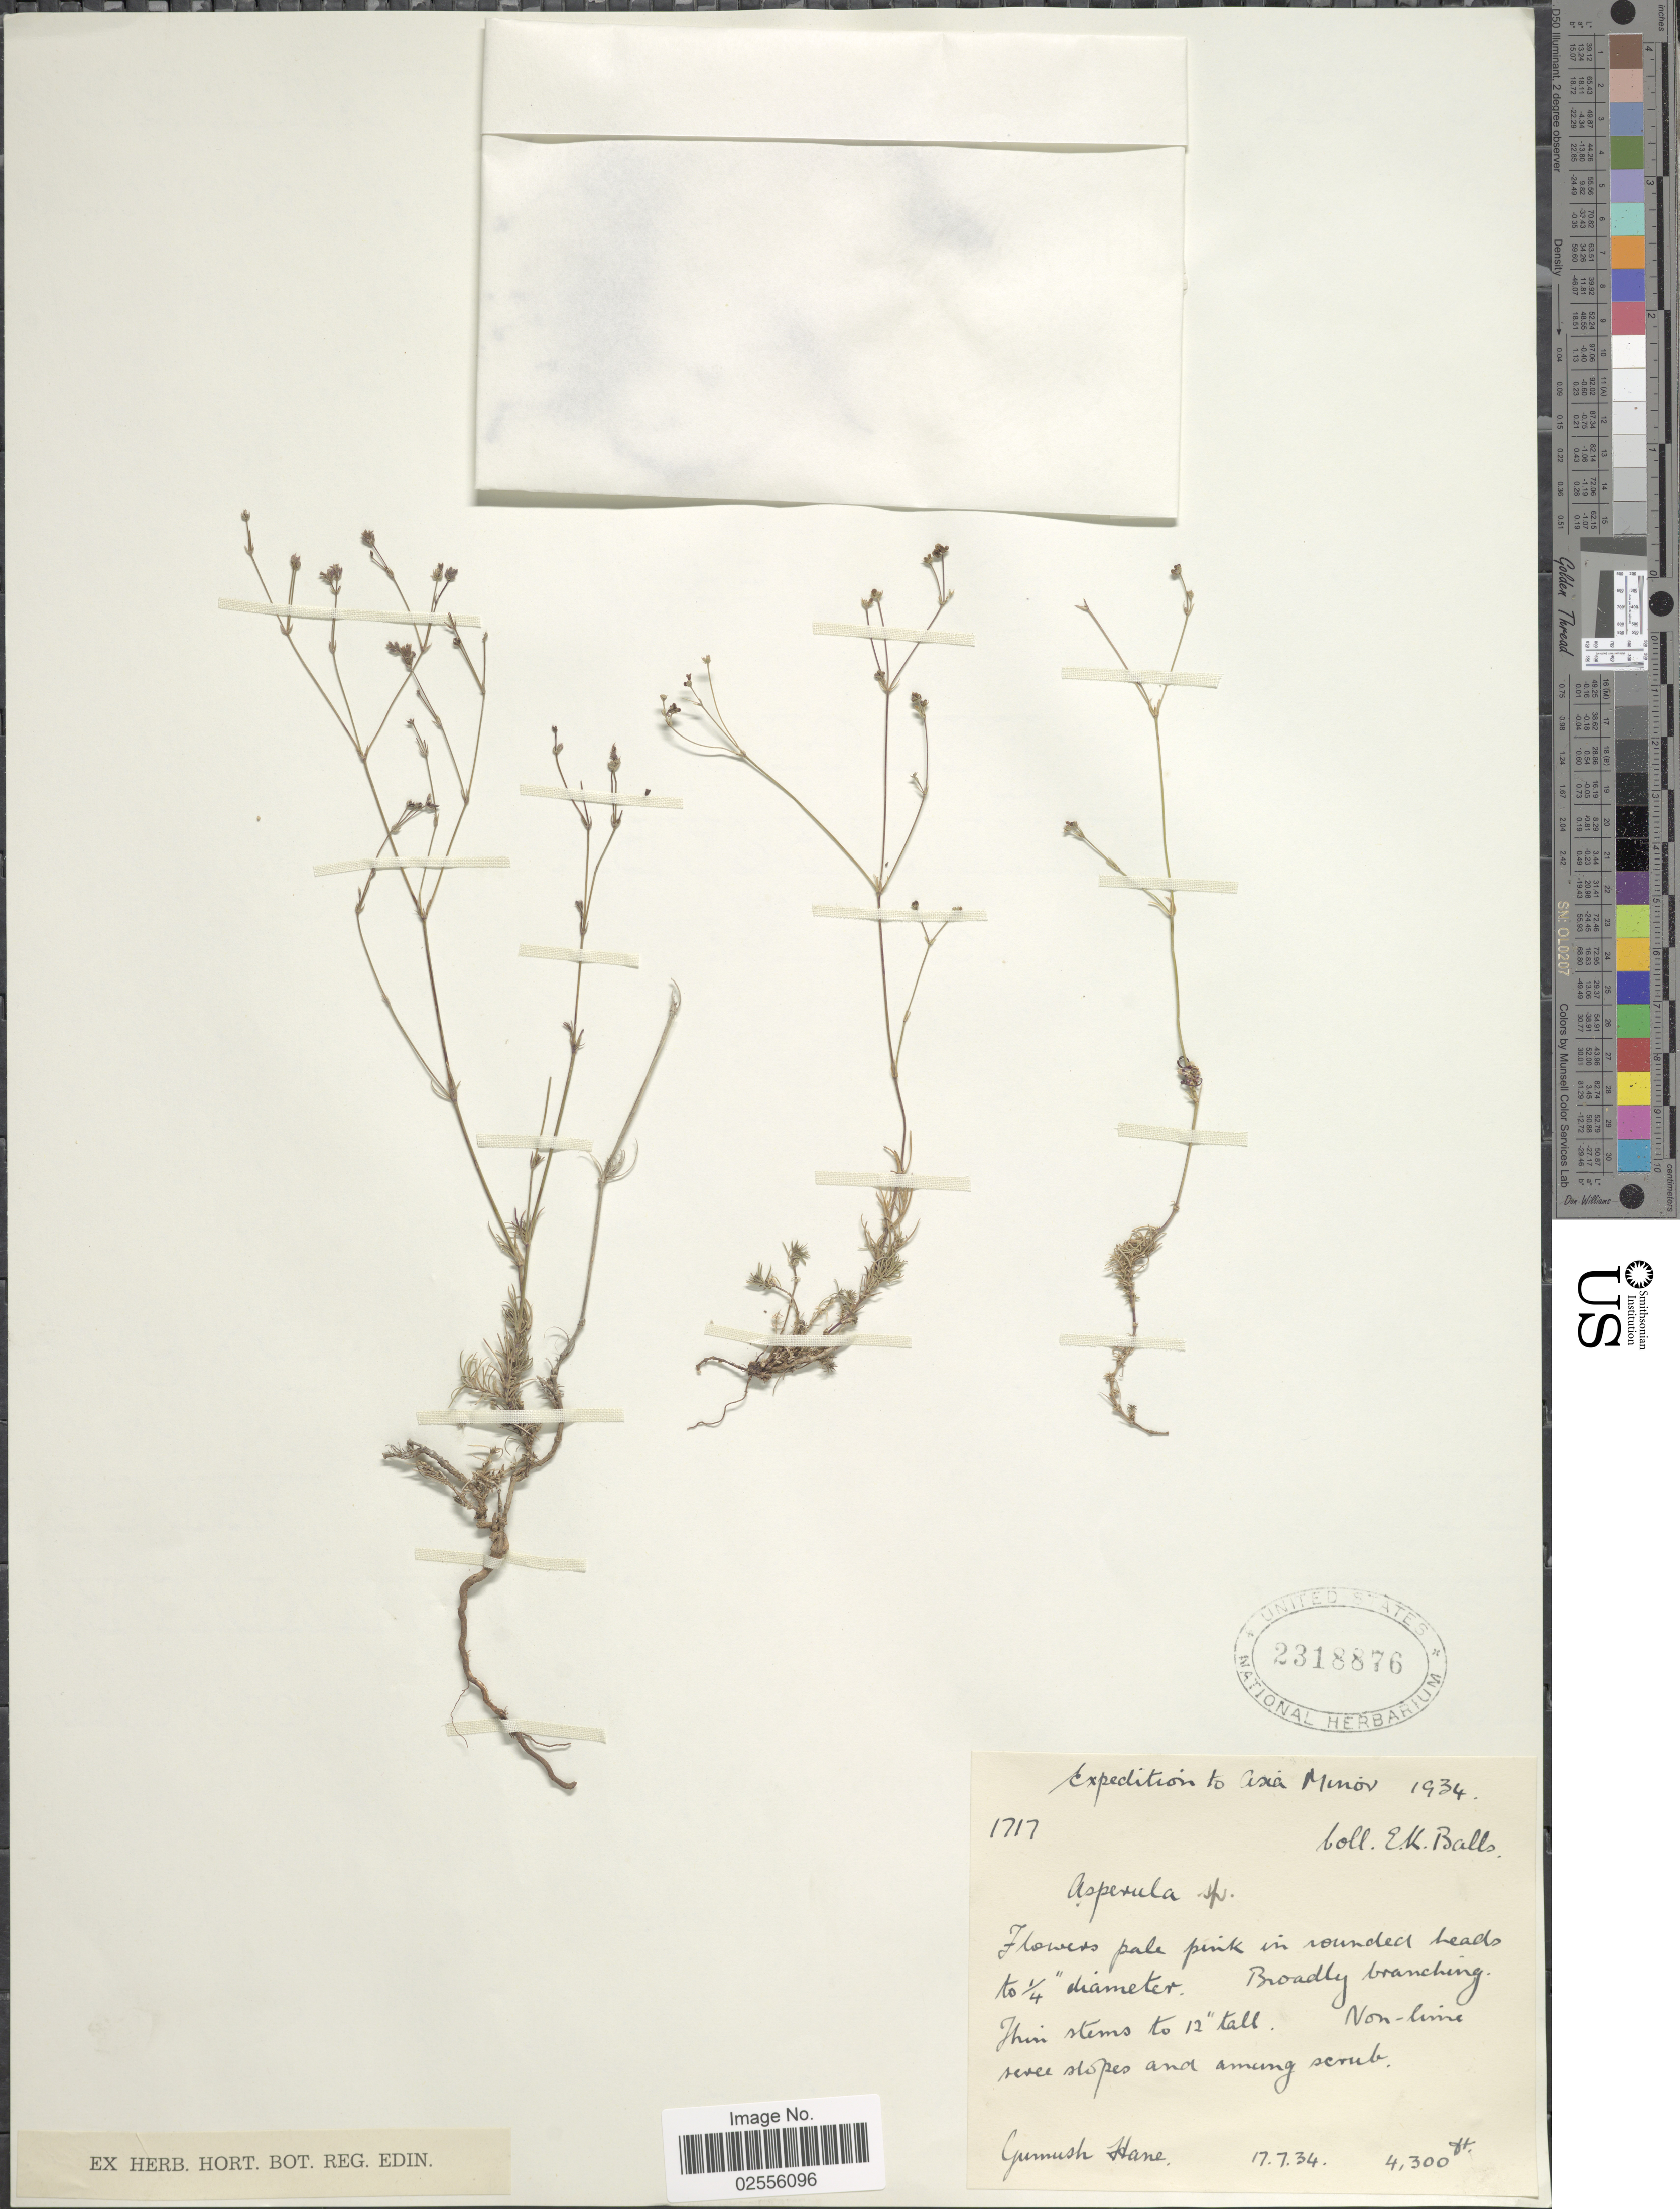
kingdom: Plantae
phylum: Tracheophyta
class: Magnoliopsida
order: Gentianales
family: Rubiaceae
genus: Asperula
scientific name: Asperula sp.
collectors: E. K. Balls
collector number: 1717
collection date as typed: Transcribed d/m/y: 17/7/34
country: Turkey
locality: Asia Minor, serce [interpreted] slopes and among scrub, Gumush Hane [unsure placement]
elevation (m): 1311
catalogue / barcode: US 2318876